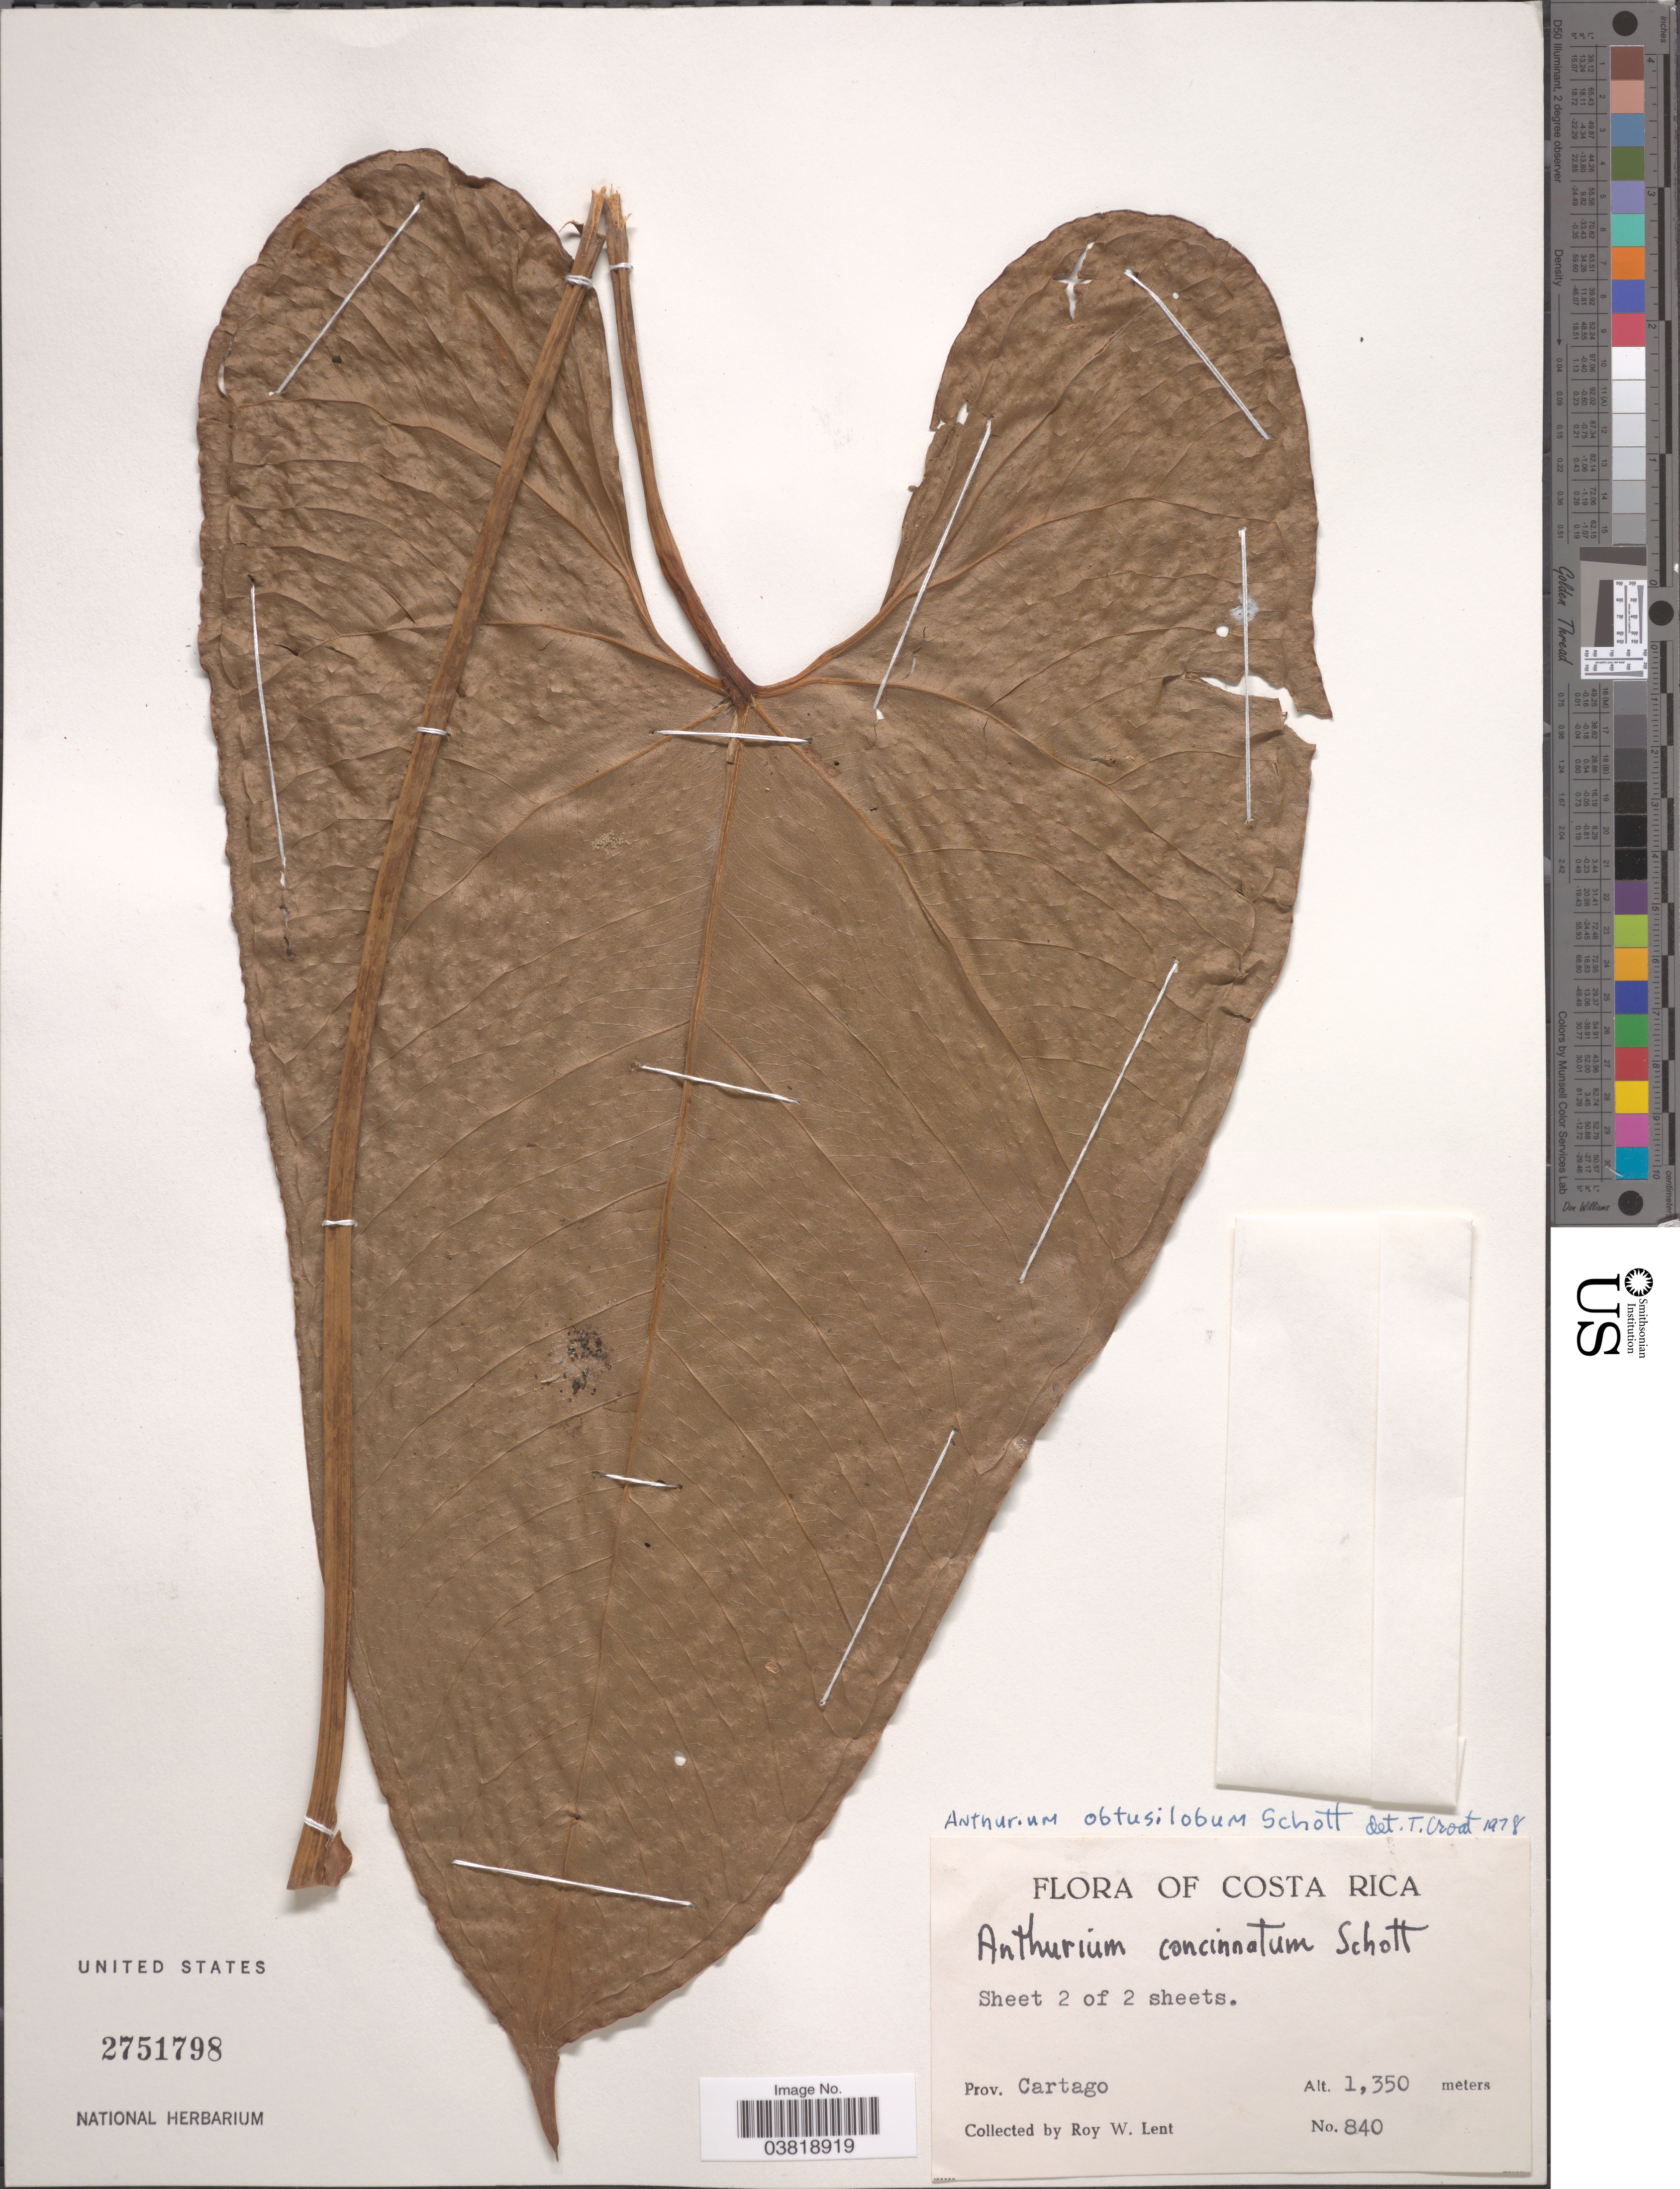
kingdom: Plantae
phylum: Tracheophyta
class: Liliopsida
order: Alismatales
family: Araceae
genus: Anthurium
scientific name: Anthurium obtusilobum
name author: Schott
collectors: R. W. Lent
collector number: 840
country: Costa Rica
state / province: Cartago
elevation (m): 1350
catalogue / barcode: US 2751798